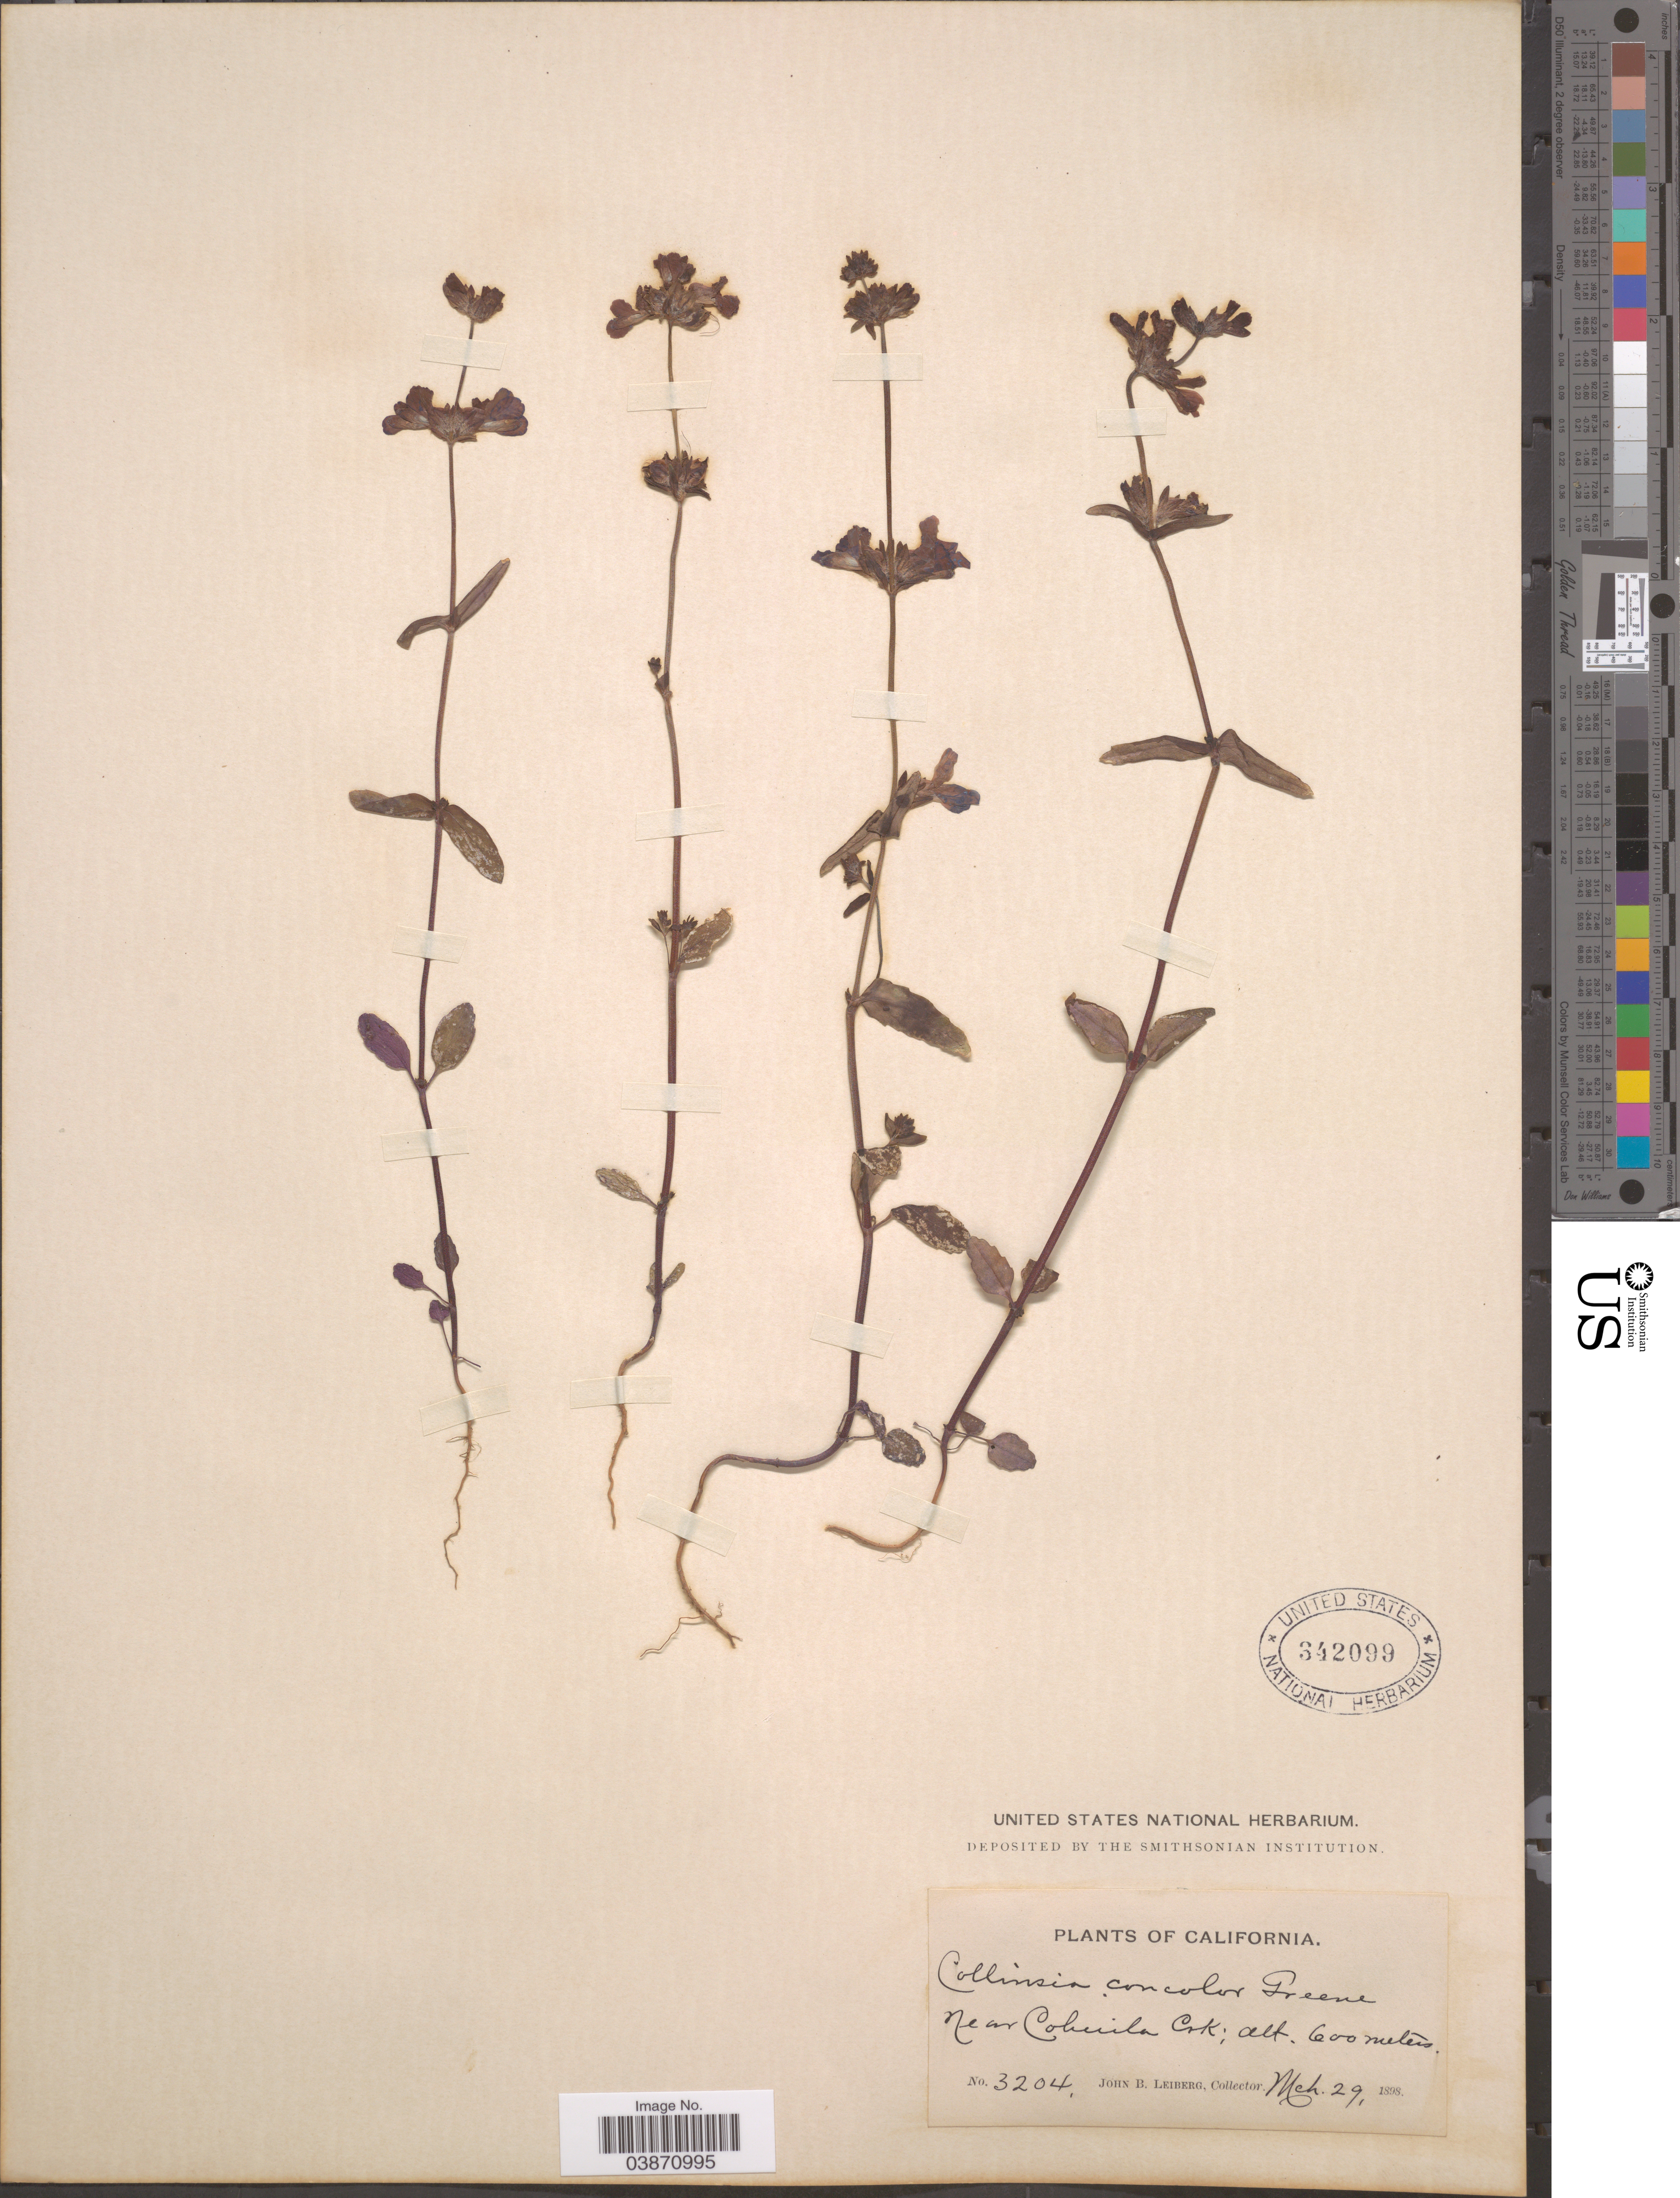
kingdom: Plantae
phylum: Tracheophyta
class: Magnoliopsida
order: Lamiales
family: Plantaginaceae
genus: Collinsia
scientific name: Collinsia concolor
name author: Greene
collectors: J. B. Leiberg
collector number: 3204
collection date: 1898-03-29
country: United States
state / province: California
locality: Near Cohuila Crk.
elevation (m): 600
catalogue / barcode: US 342099